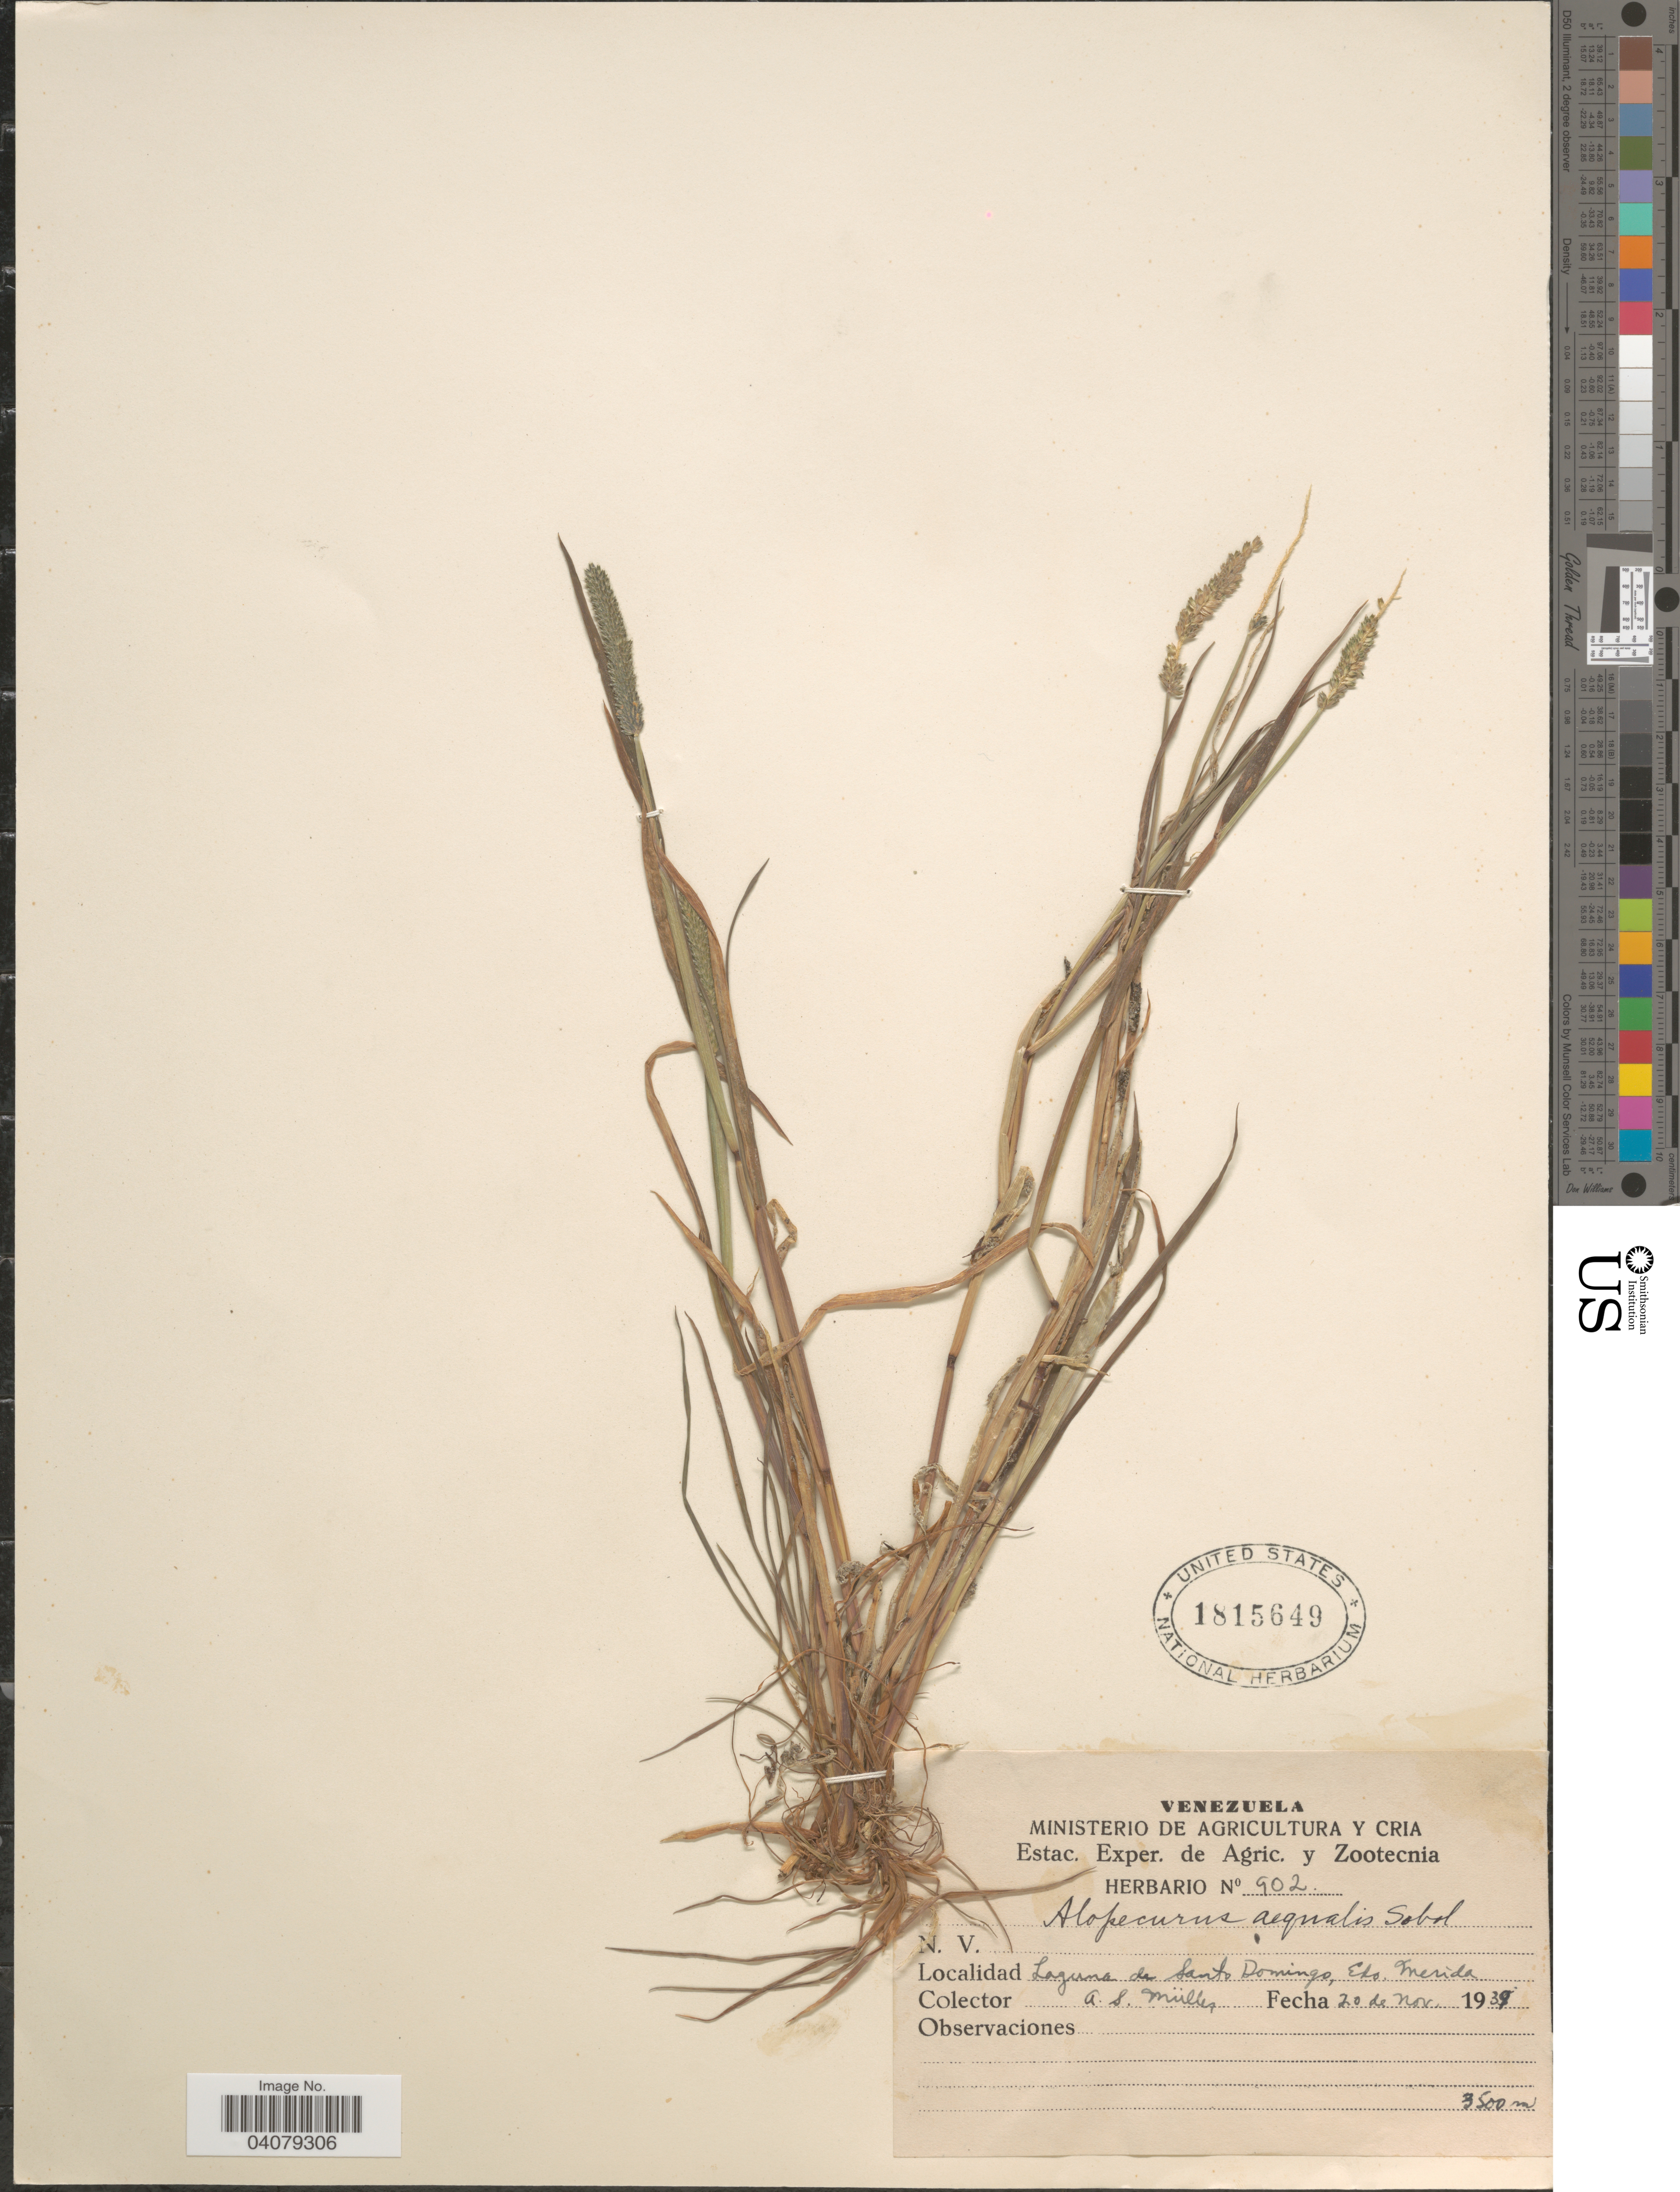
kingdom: Plantae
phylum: Tracheophyta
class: Liliopsida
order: Poales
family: Poaceae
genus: Alopecurus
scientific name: Alopecurus aequalis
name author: Sobol.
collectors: A. Muller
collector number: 902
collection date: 1939-11-20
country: Venezuela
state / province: Merida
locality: Laguna de Santo Domingo.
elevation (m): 3500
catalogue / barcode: US 1815649